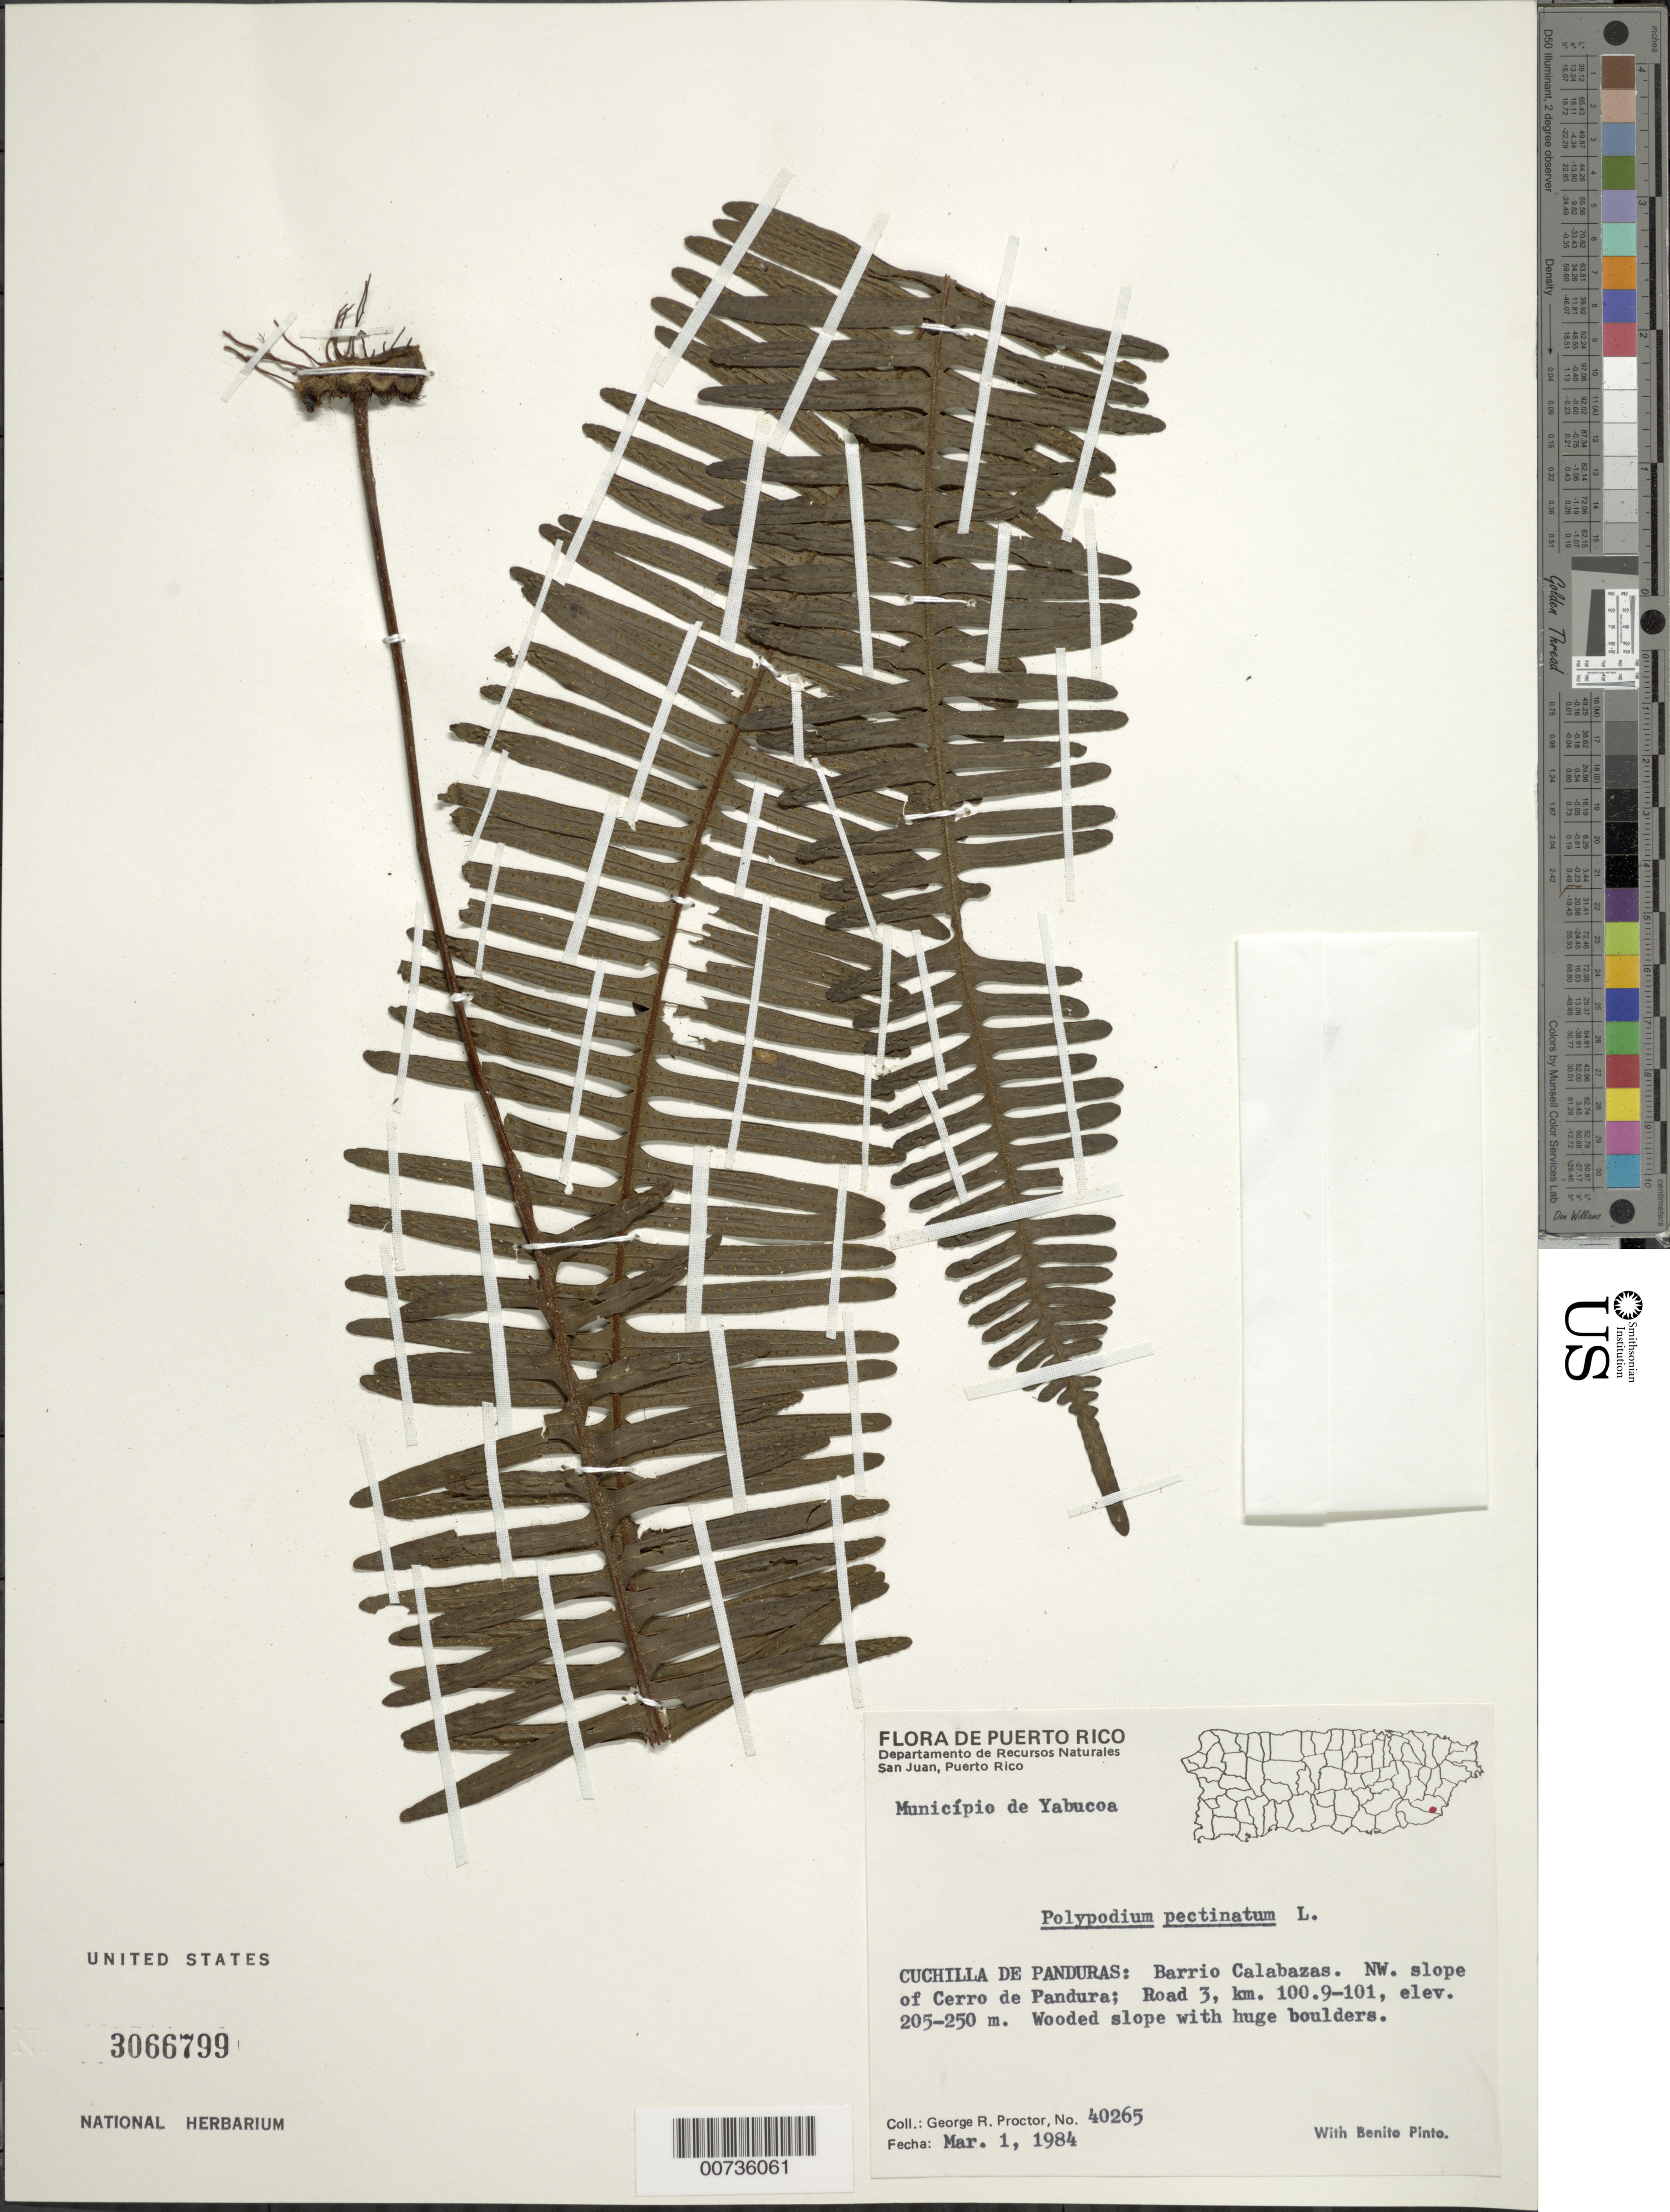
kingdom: Plantae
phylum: Tracheophyta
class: Polypodiopsida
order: Polypodiales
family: Polypodiaceae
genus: Pecluma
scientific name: Pecluma pectinata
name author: (L.) M.G. Price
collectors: G. R. Proctor & B. Pinto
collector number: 40265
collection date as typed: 01 Mar 1984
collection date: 1984-03-01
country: Puerto Rico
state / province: Yabucoa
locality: Mun. Yabucoa, Cuchilla de Panduras: Barrio Calabazas, NW slope of Cerro de Pandura; road 3, km 100.9-101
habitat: Wooded slope w/huge boulders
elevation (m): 205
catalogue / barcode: US 3066799